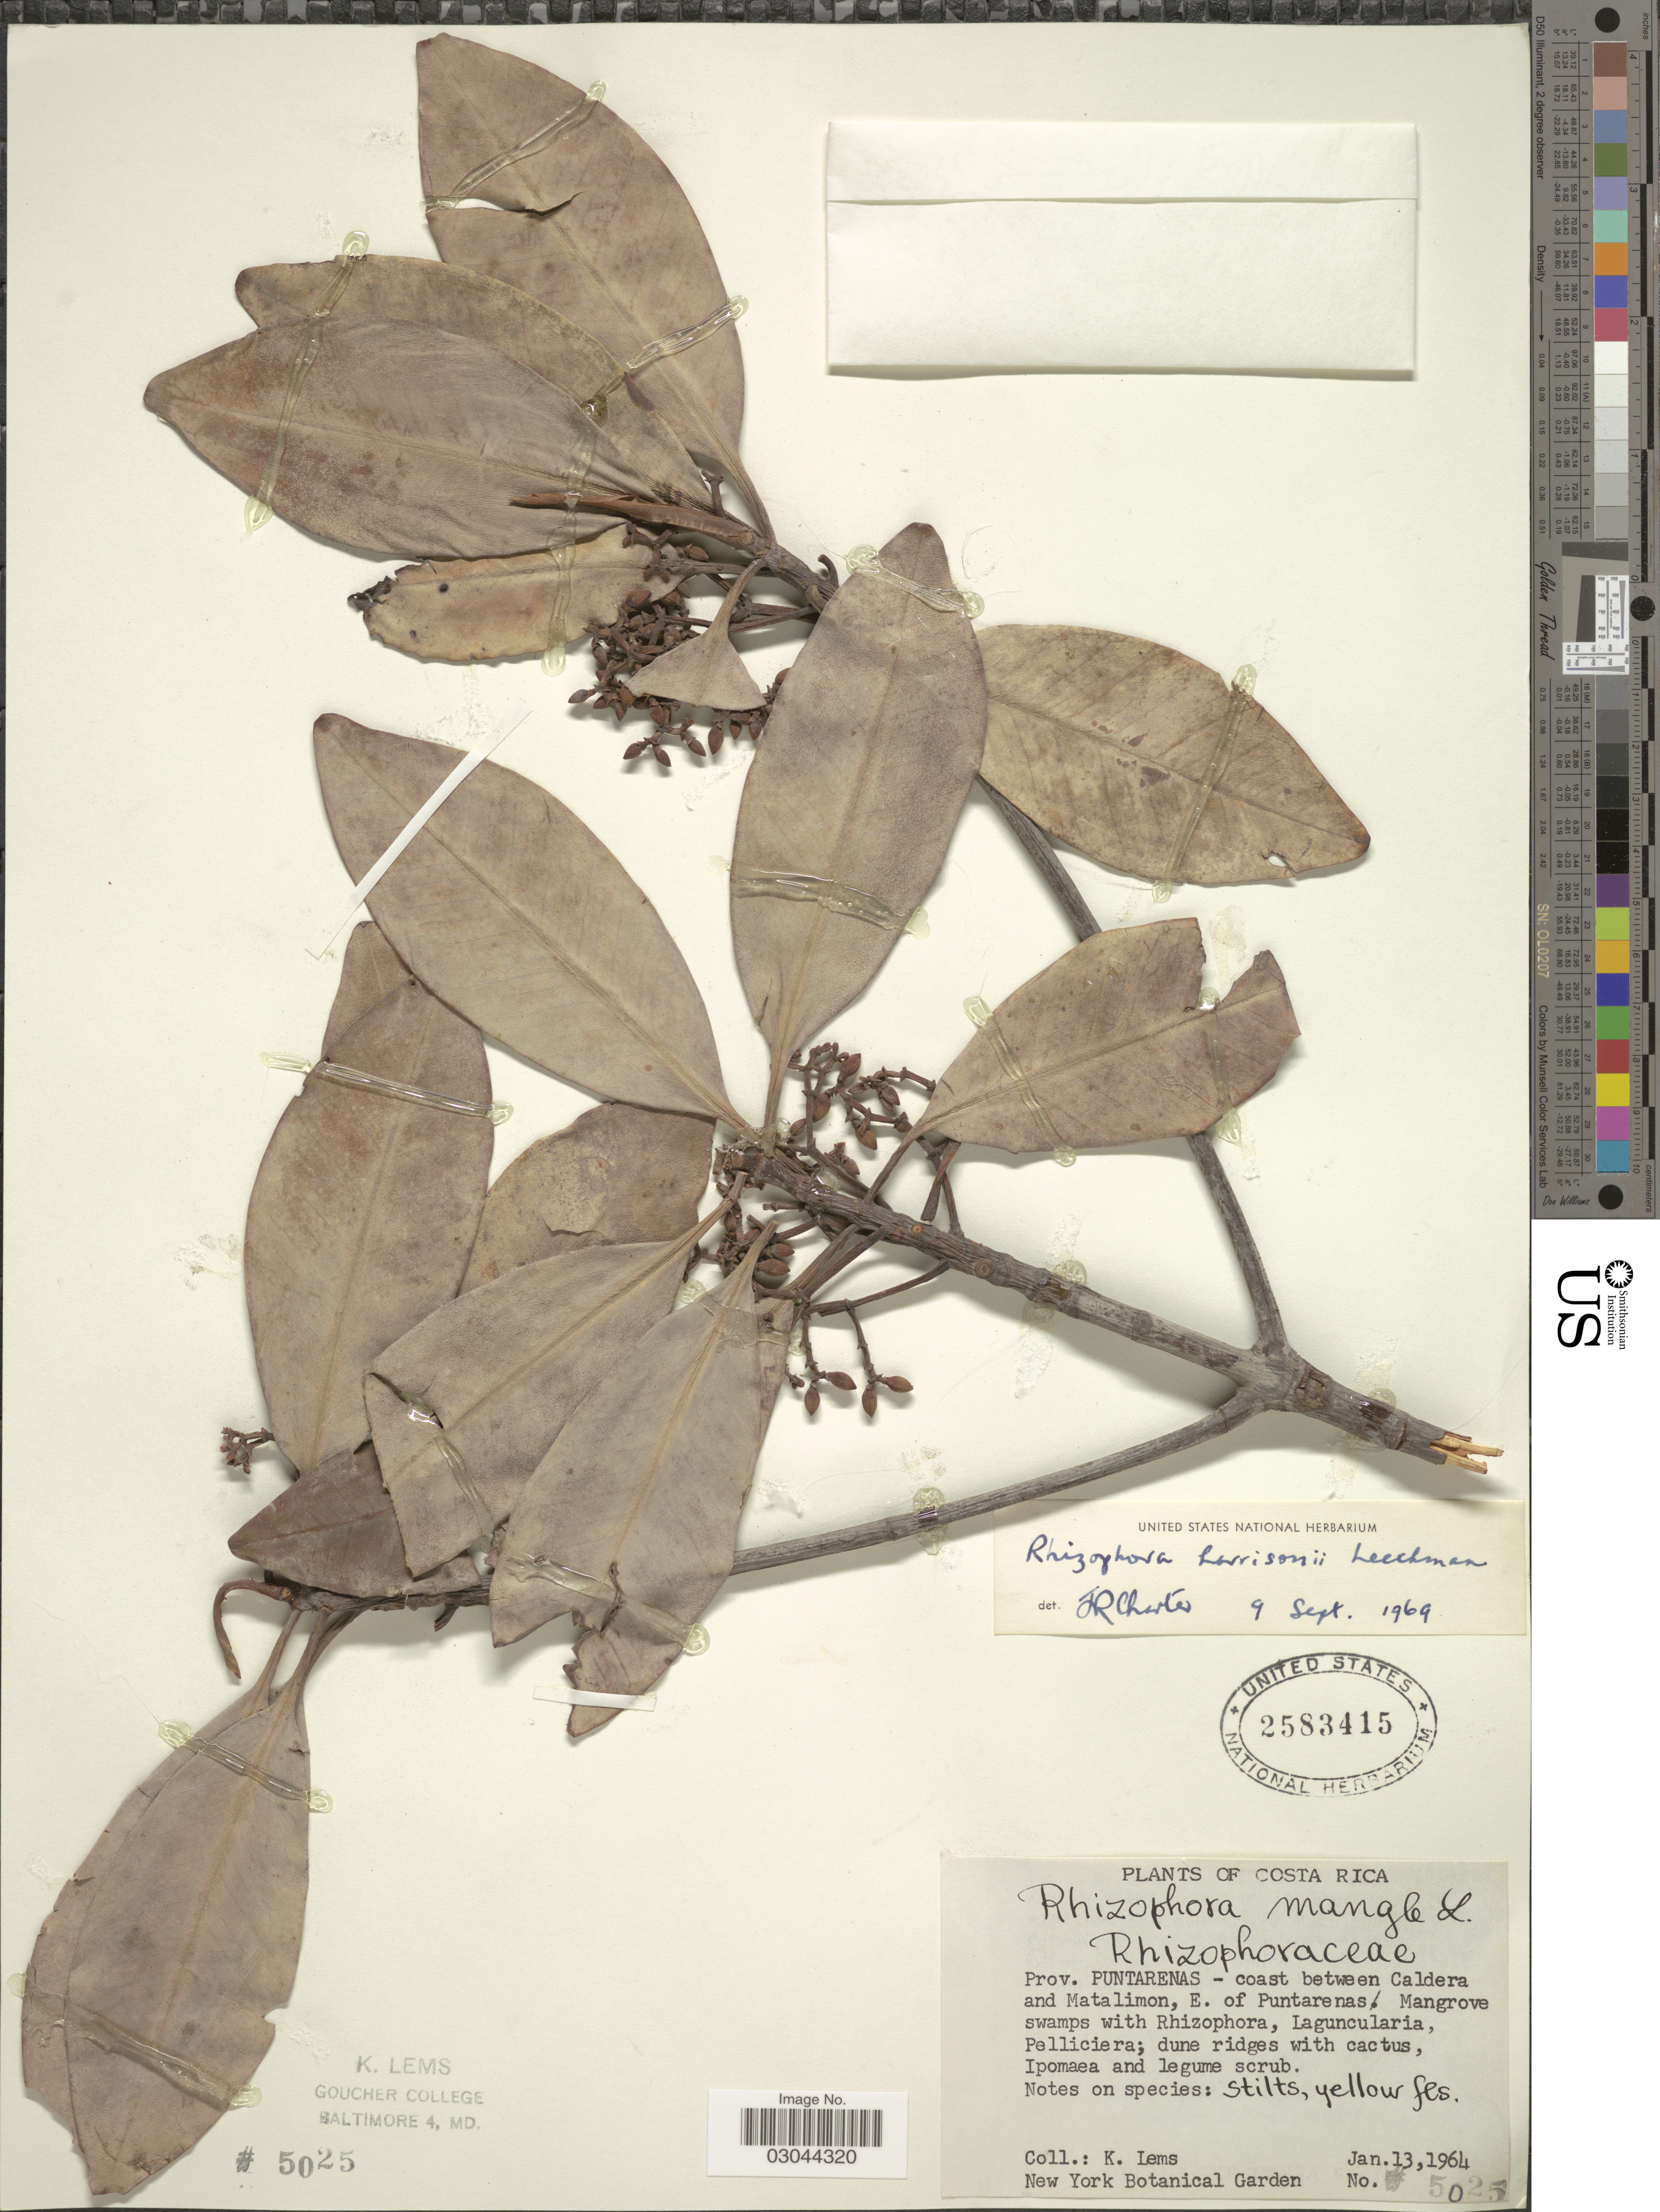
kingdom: Plantae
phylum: Tracheophyta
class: Magnoliopsida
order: Malpighiales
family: Rhizophoraceae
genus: Rhizophora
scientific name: Rhizophora x harrisonii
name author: Leechm.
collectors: K. Lems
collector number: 5025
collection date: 1964-01-13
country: Costa Rica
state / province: Puntarenas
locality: Prov. Puntarenas - coast between Caldera and Matalimon, E. of Puntarenas.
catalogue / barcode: US 2583415